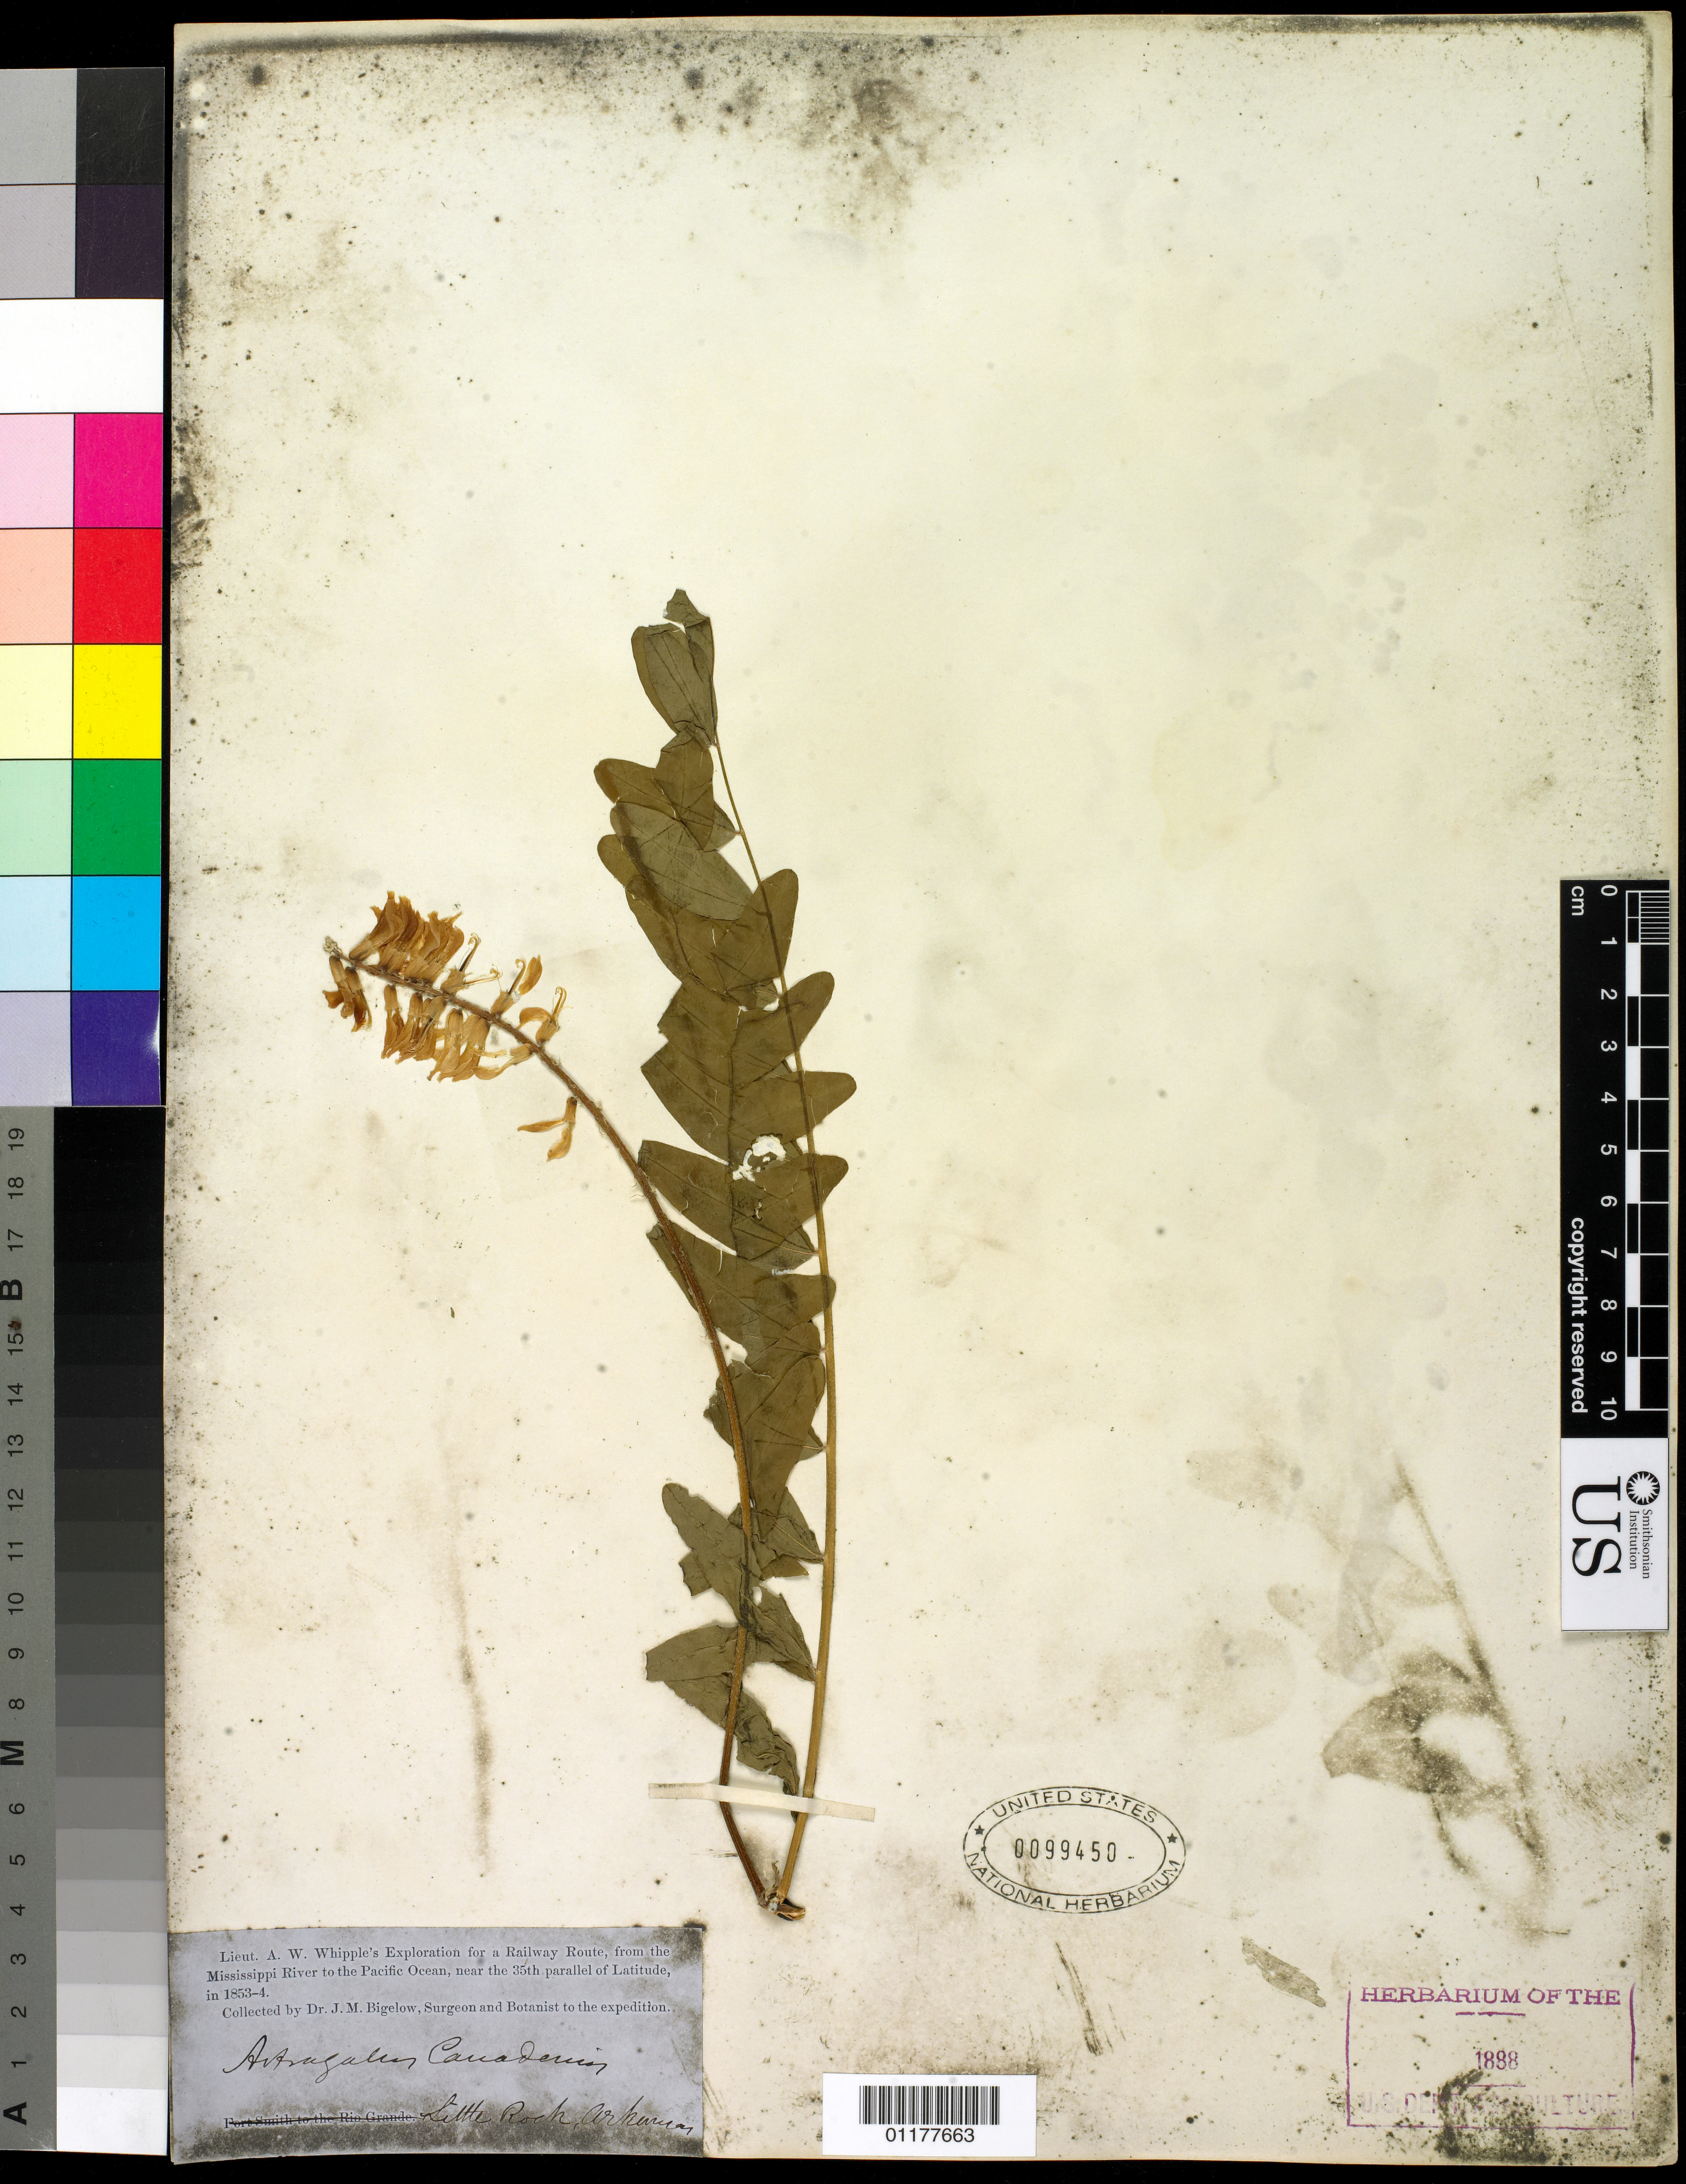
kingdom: Plantae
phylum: Tracheophyta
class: Magnoliopsida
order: Fabales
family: Fabaceae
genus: Astragalus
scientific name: Astragalus canadensis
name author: L.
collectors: J. M. Bigelow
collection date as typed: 1853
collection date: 1853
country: United States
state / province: Arkansas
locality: Little Rock.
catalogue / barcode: US 99450